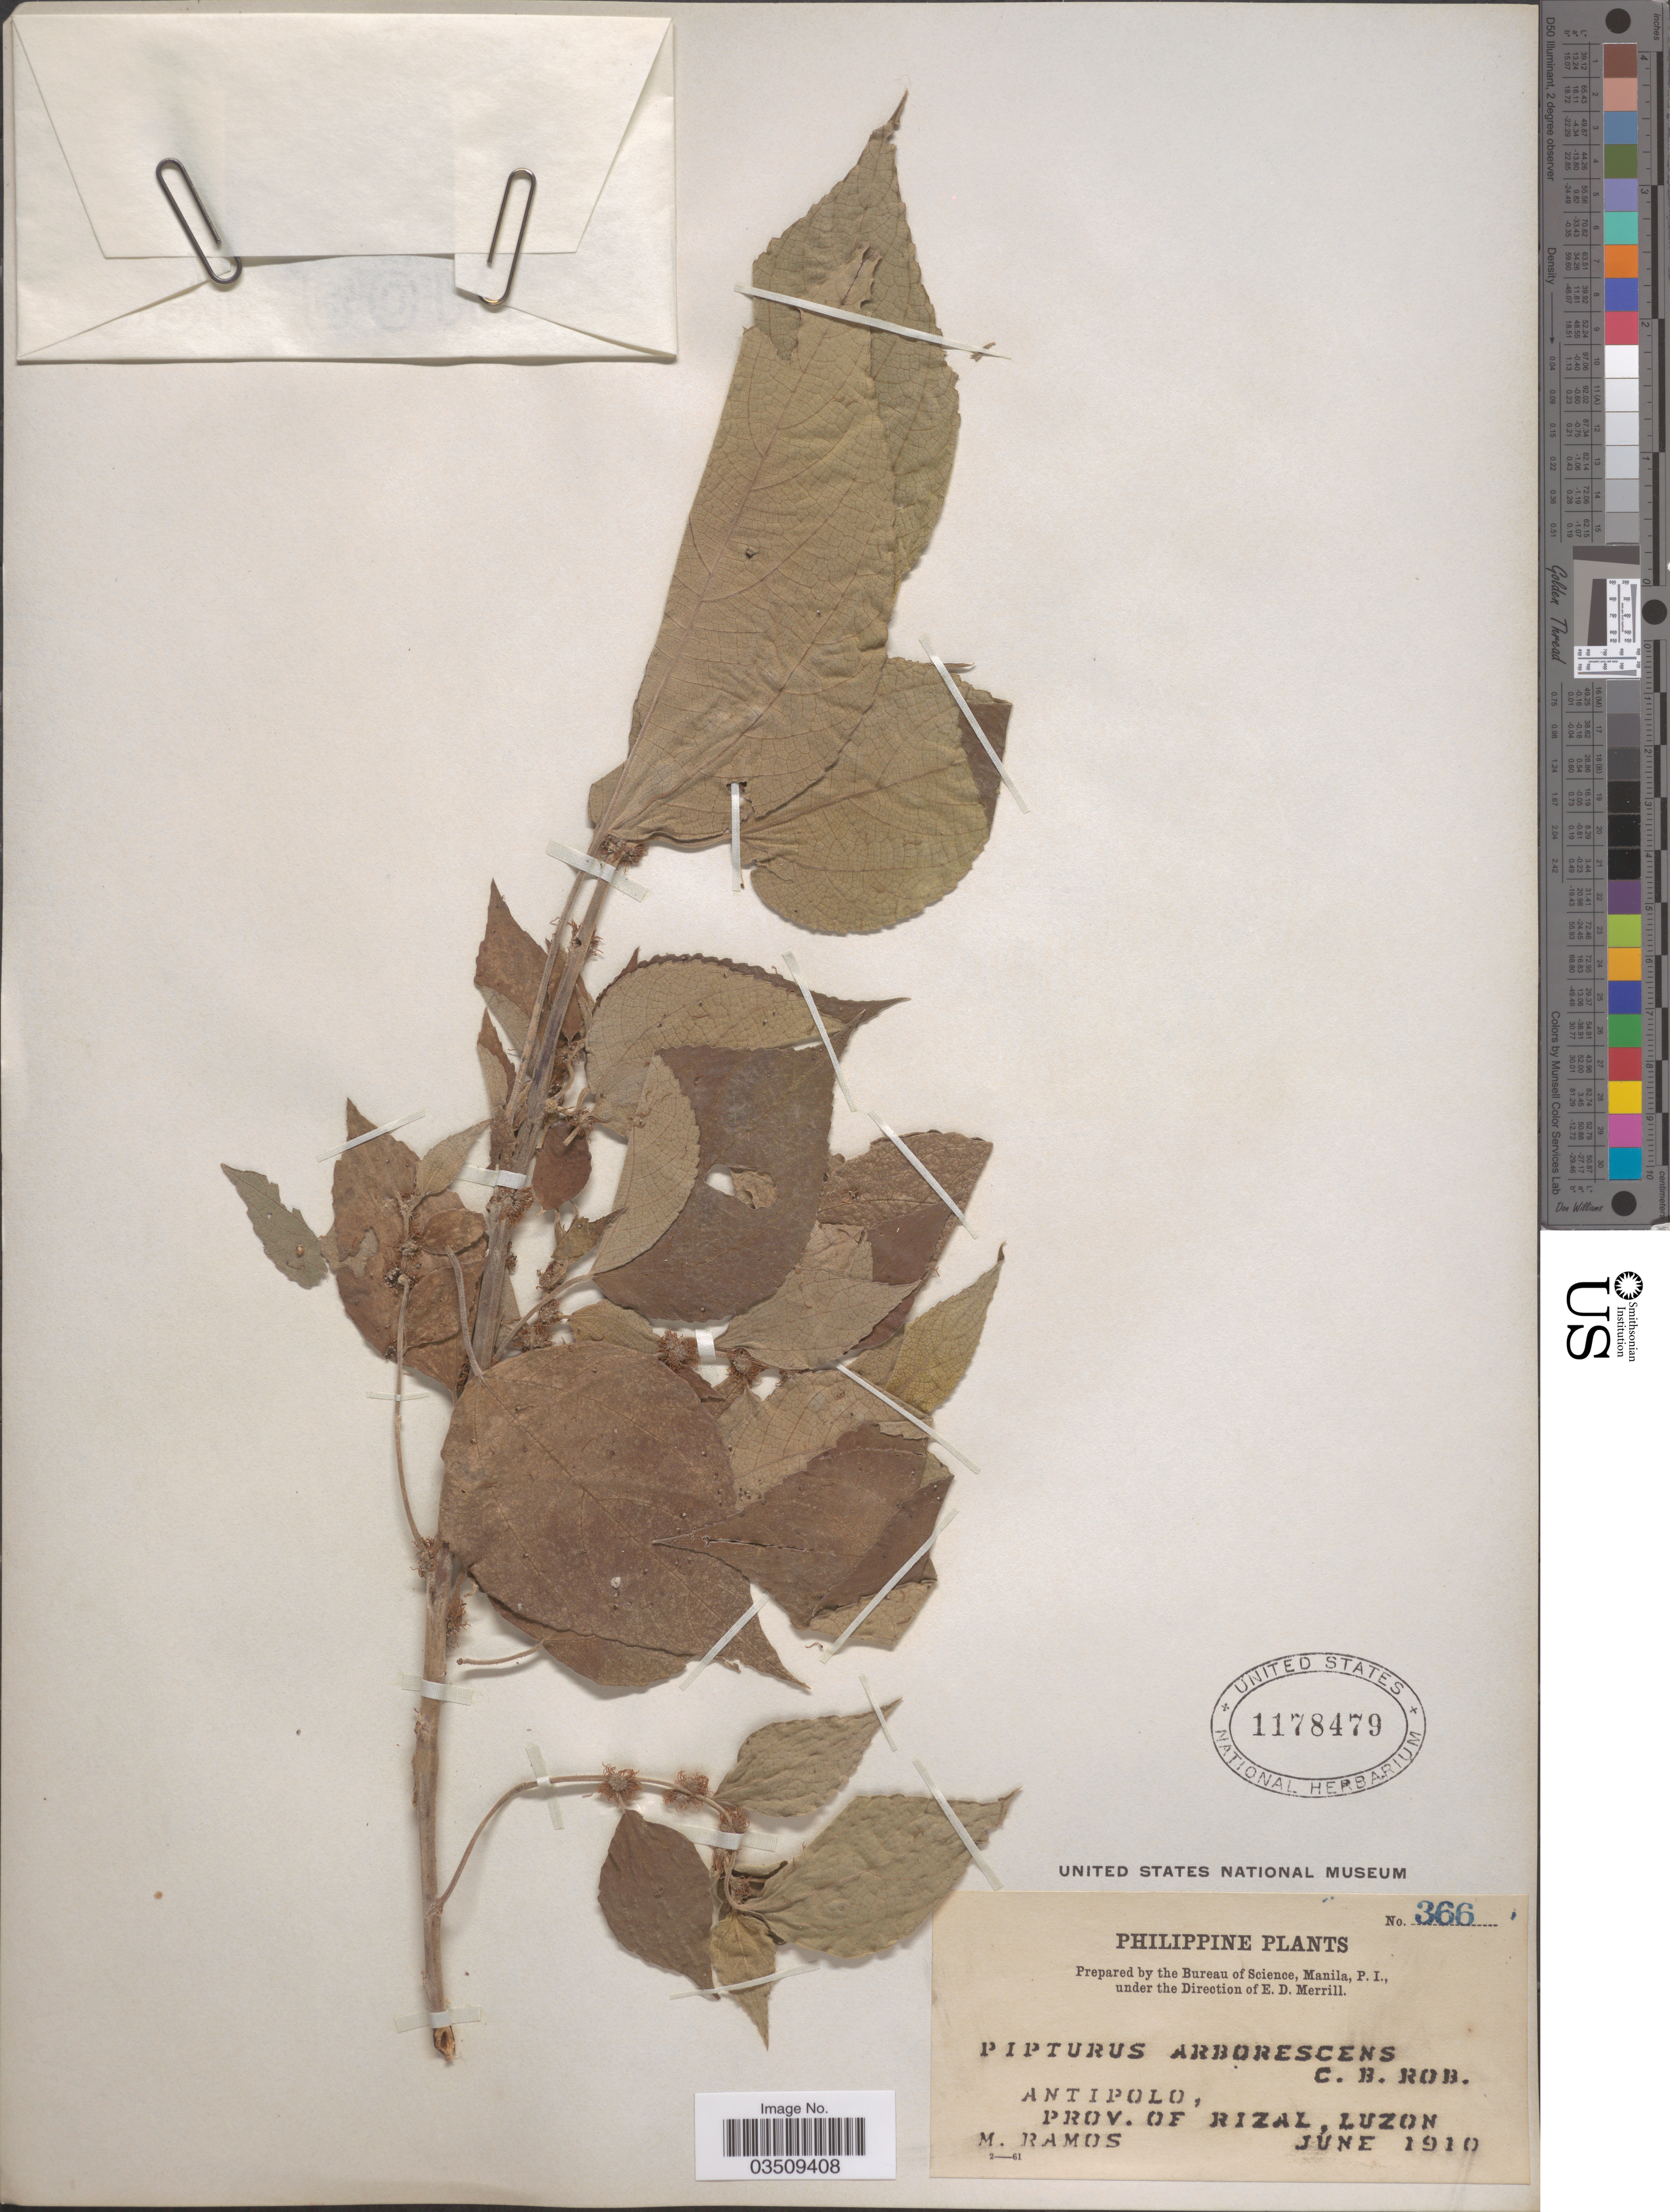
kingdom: Plantae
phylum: Tracheophyta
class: Magnoliopsida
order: Rosales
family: Urticaceae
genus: Pipturus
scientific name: Pipturus arborescens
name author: (Link) C.B. Rob.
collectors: M. Ramos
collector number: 366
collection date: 1910-06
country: Philippines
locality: Antipolo, Prov. of Rizal, Luzon.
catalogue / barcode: US 1178479